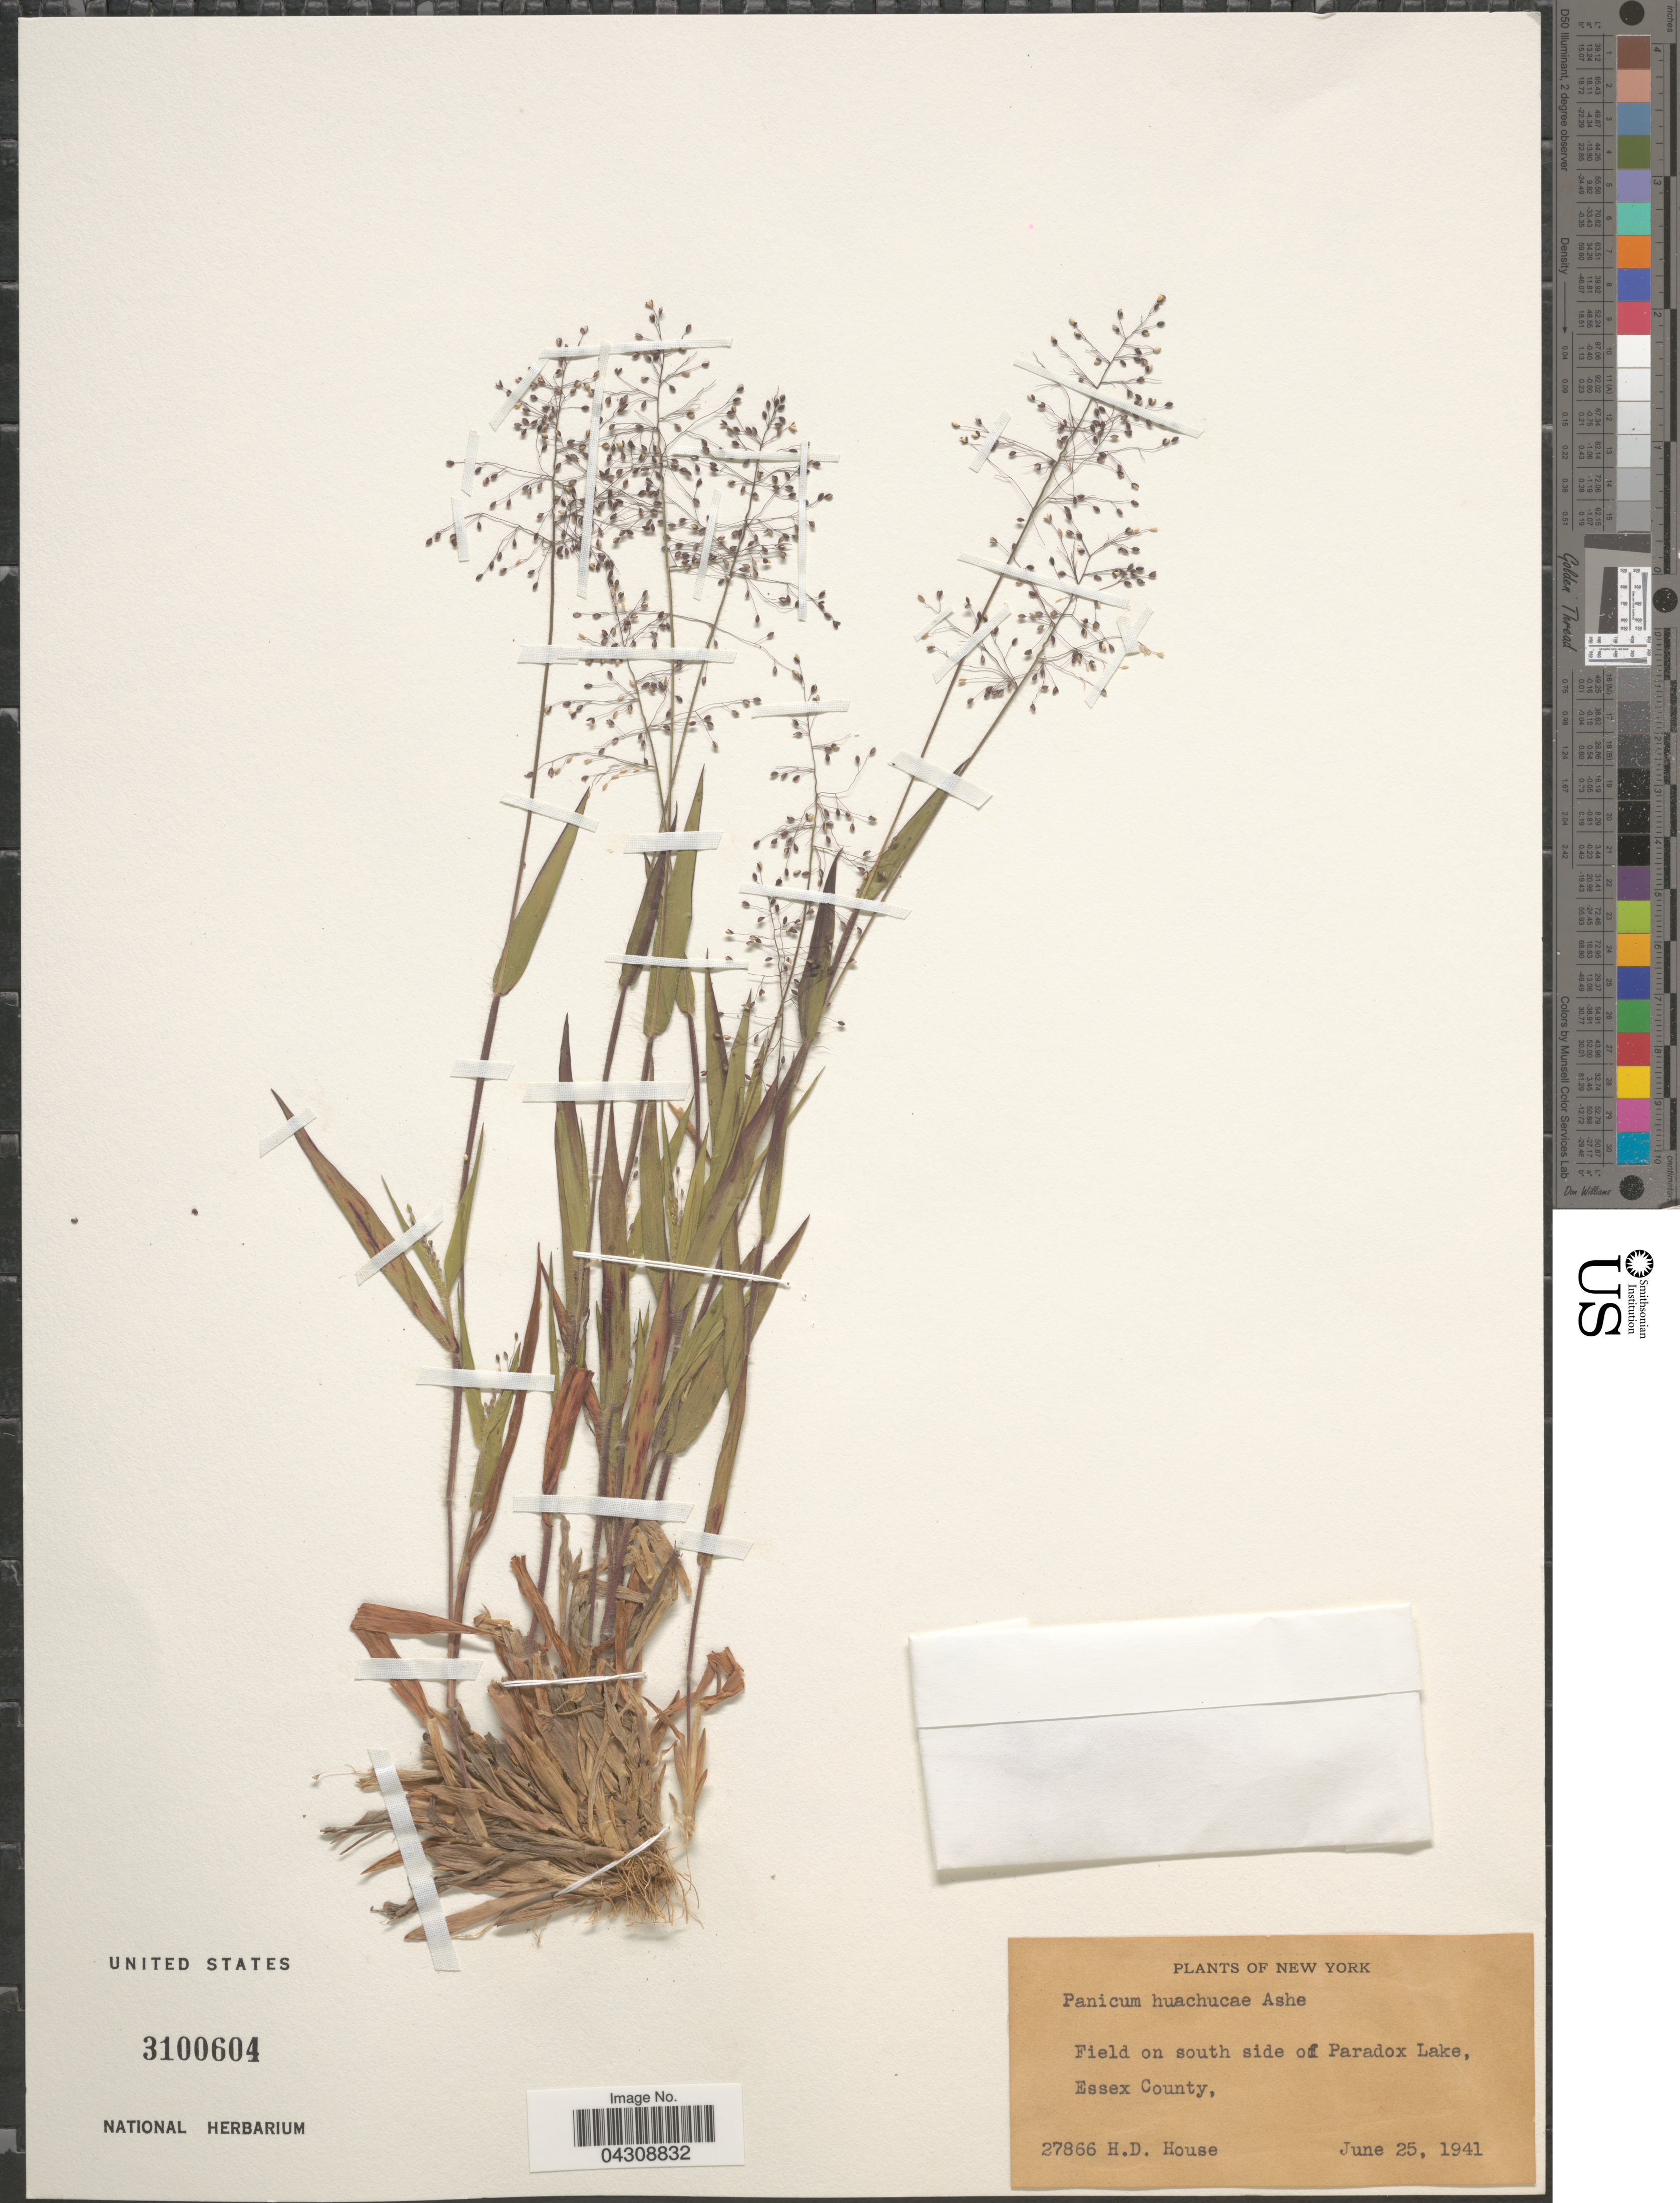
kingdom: Plantae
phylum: Tracheophyta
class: Liliopsida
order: Poales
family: Poaceae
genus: Dichanthelium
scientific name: Dichanthelium acuminatum var. acuminatum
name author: (Sw.) Gould & C.A. Clark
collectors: H. D. House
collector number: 27866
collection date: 1941-06-25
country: United States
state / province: New York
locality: Field on south side of Paradox Lake, Essex County.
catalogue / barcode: US 3100604